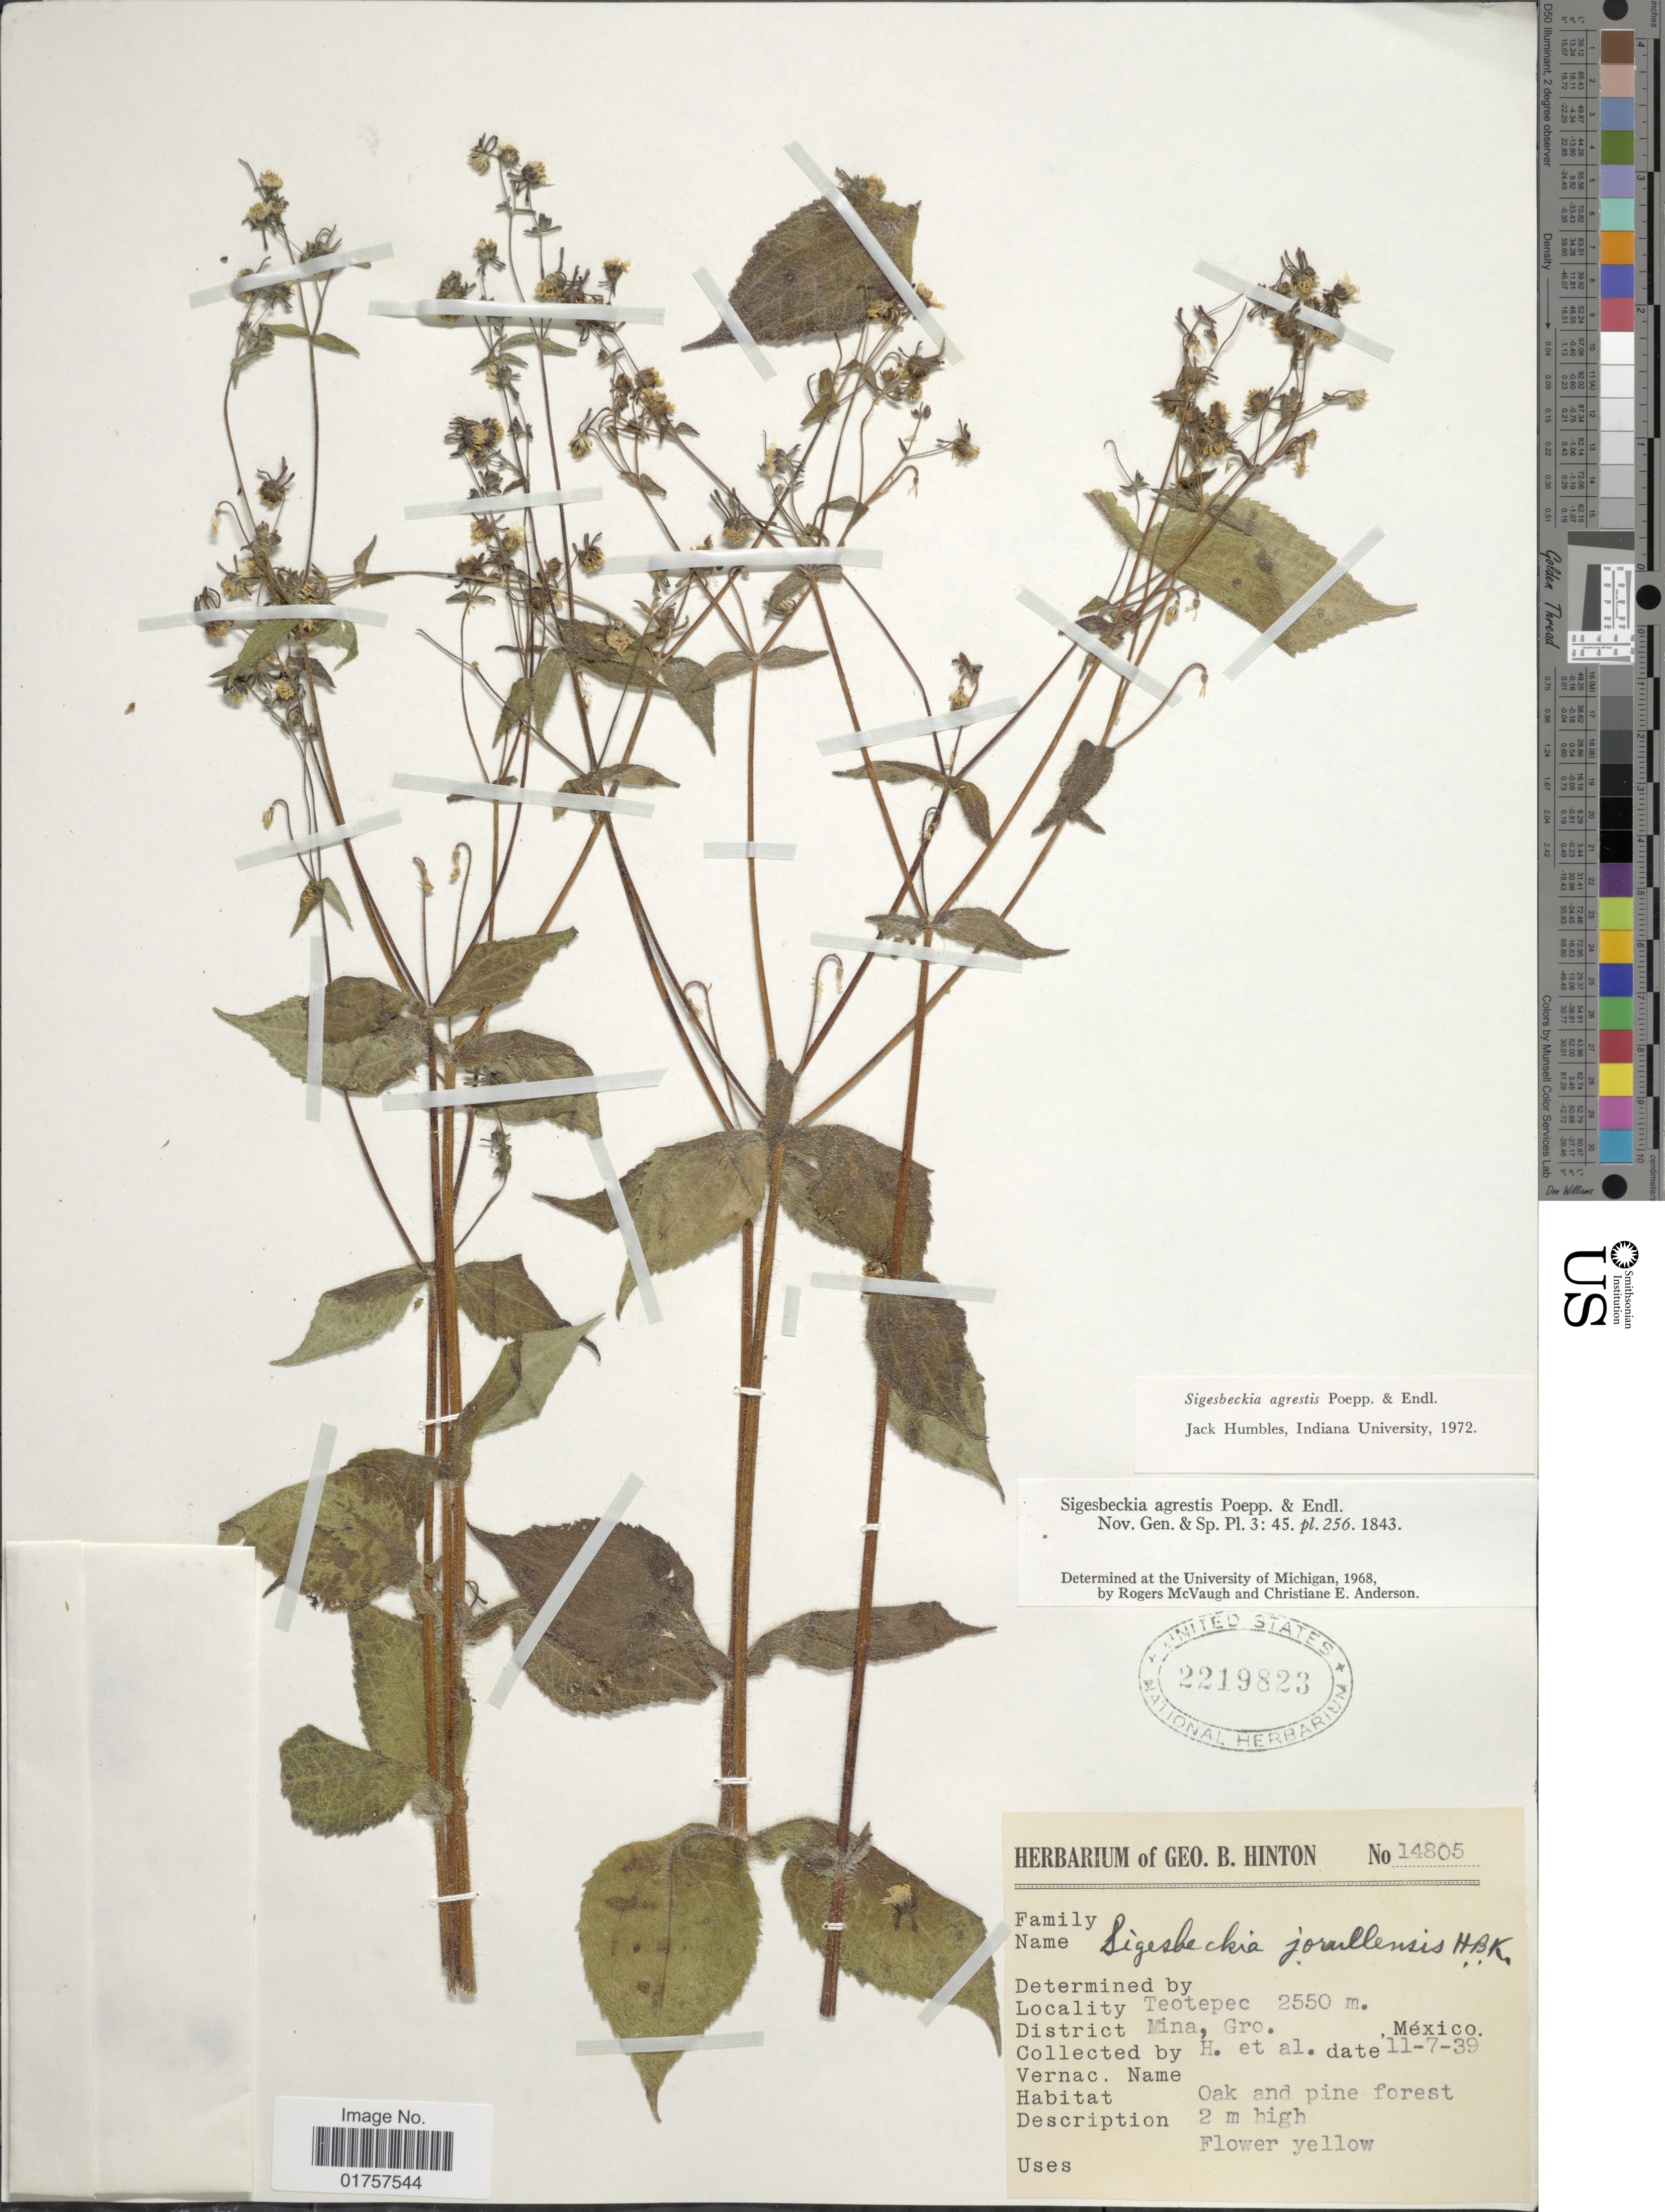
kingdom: Plantae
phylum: Tracheophyta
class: Magnoliopsida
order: Asterales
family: Asteraceae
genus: Sigesbeckia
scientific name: Sigesbeckia agrestis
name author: Poepp.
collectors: G. B. Hinton & et al.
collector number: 14805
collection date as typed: Transcribed d/m/y: 7/11/39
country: Mexico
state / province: Guerrero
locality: Teotepec. District Mina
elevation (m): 2550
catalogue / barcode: US 2219823